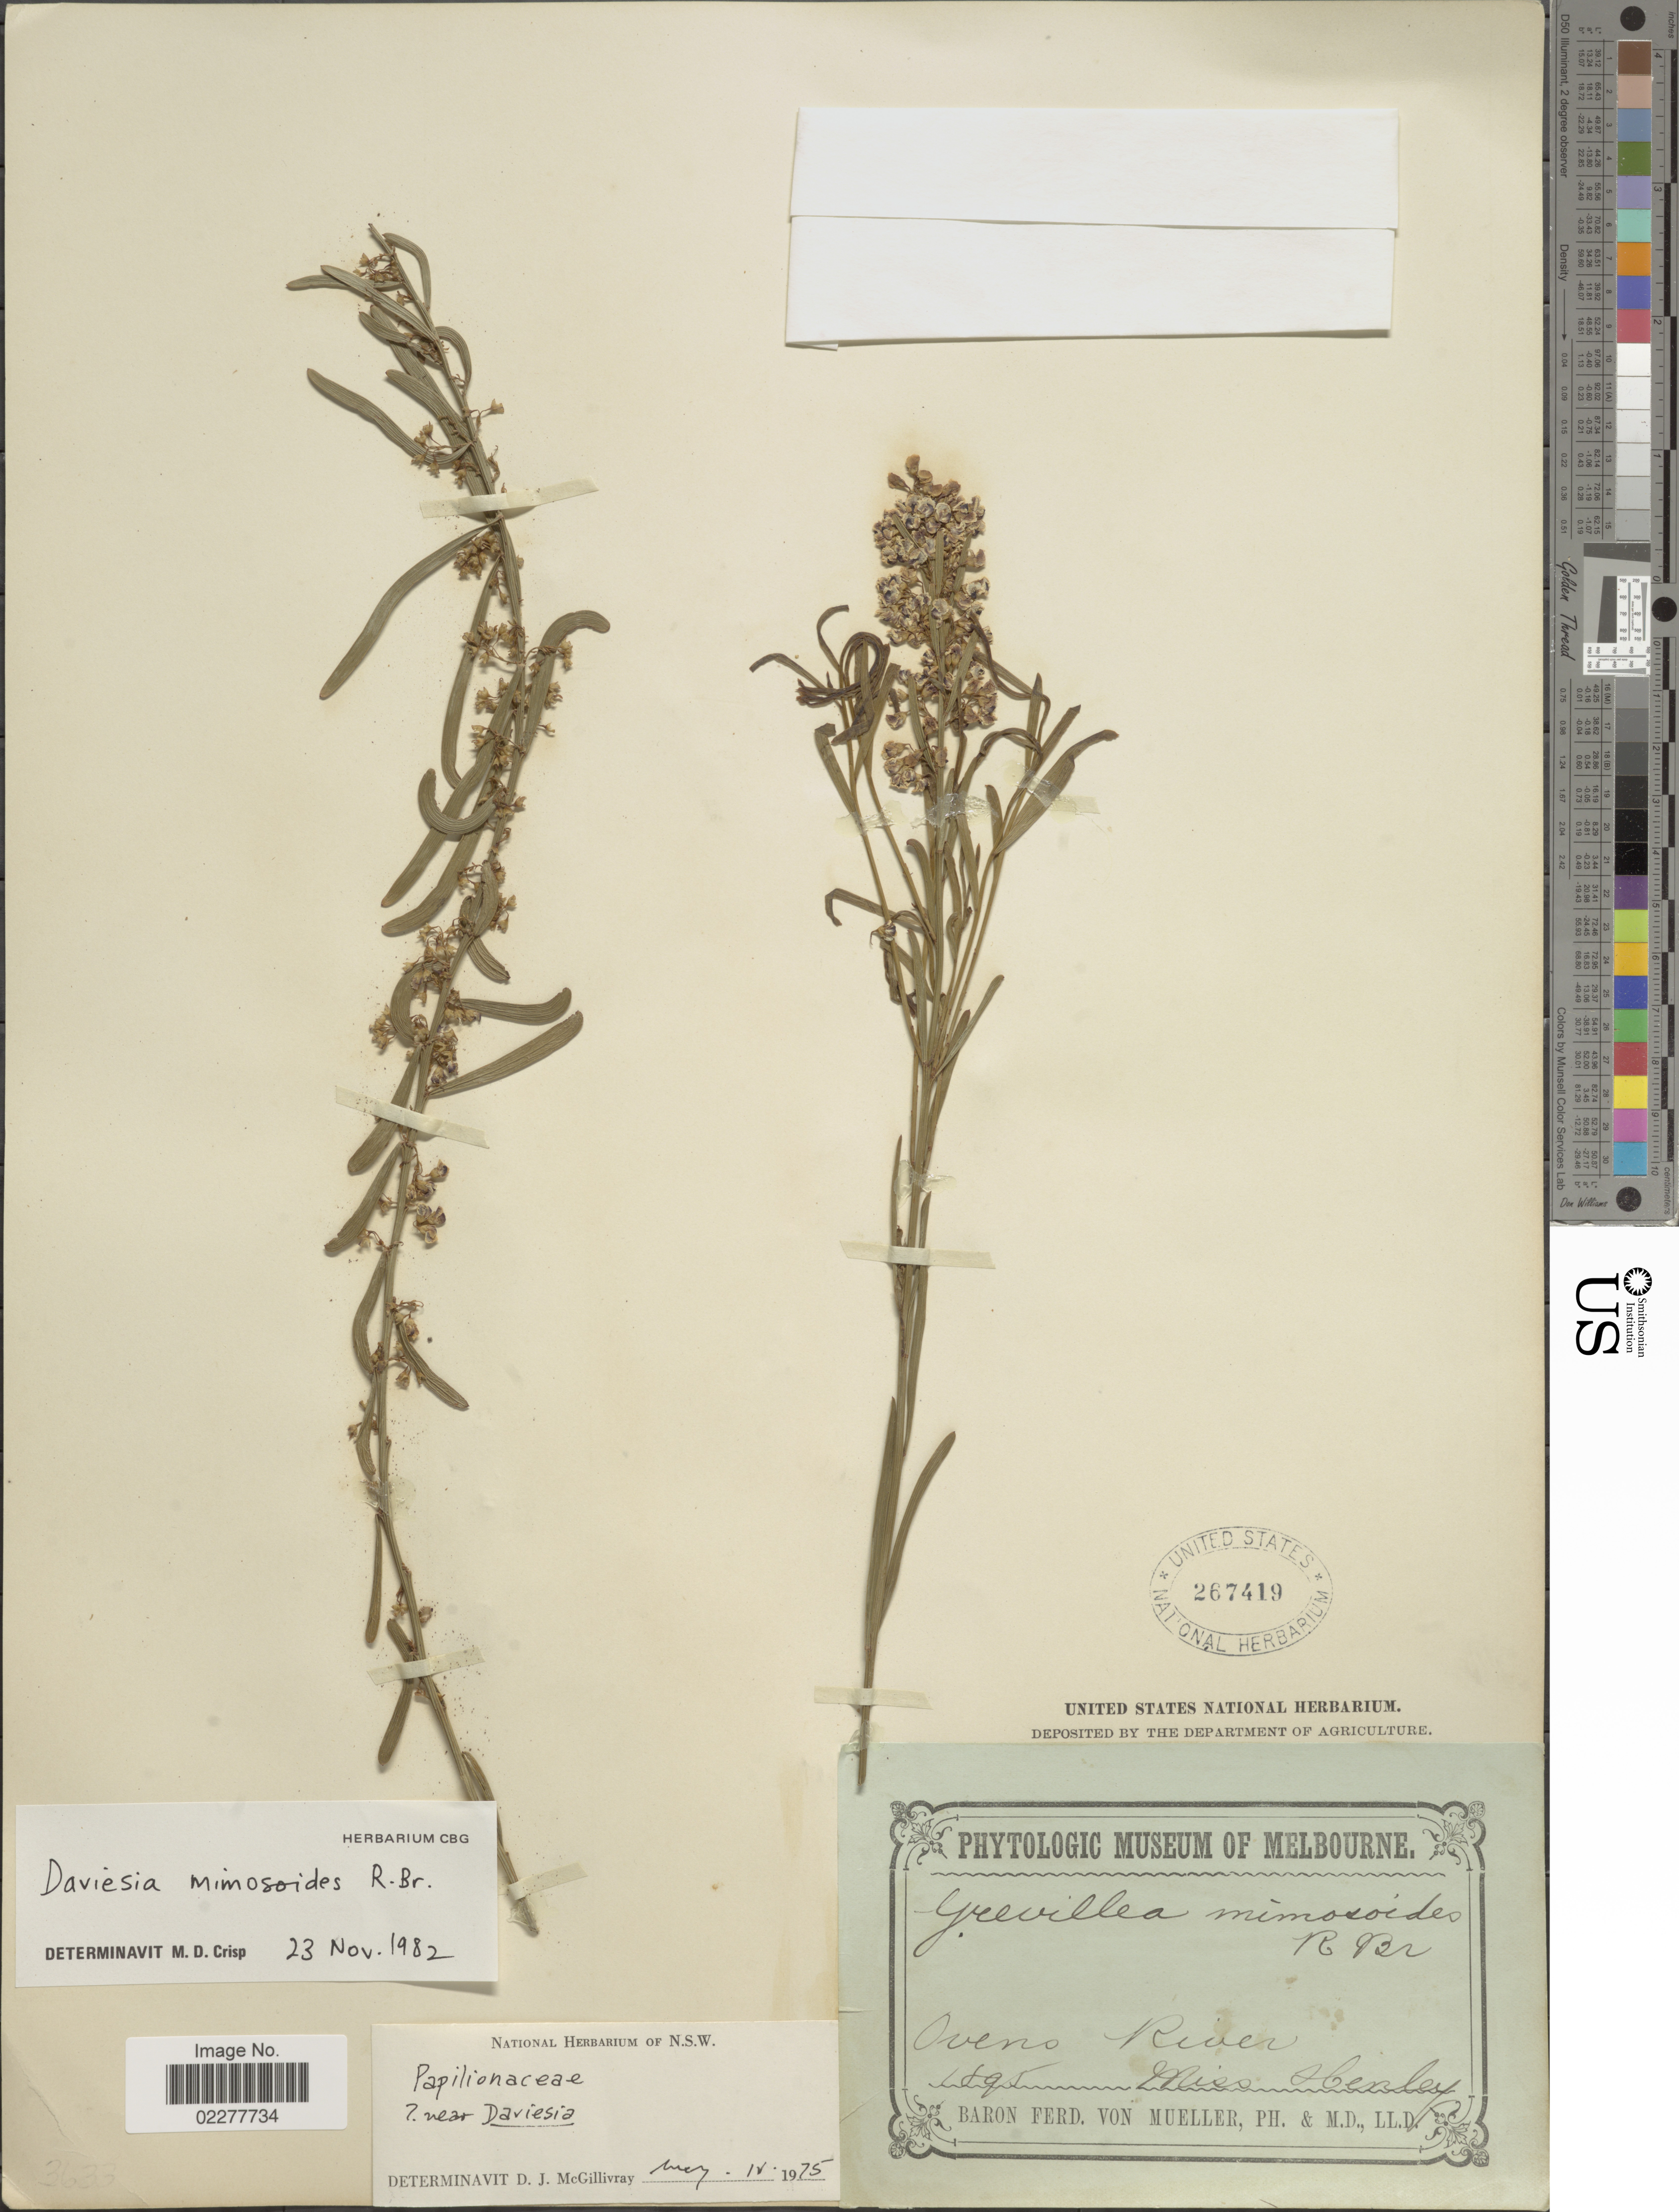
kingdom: Plantae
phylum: Tracheophyta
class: Magnoliopsida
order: Fabales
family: Fabaceae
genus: Daviesia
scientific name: Daviesia mimosoides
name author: R. Br.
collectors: -. Henley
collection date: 1895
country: Australia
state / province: Victoria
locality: Oveno River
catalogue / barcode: US 267419